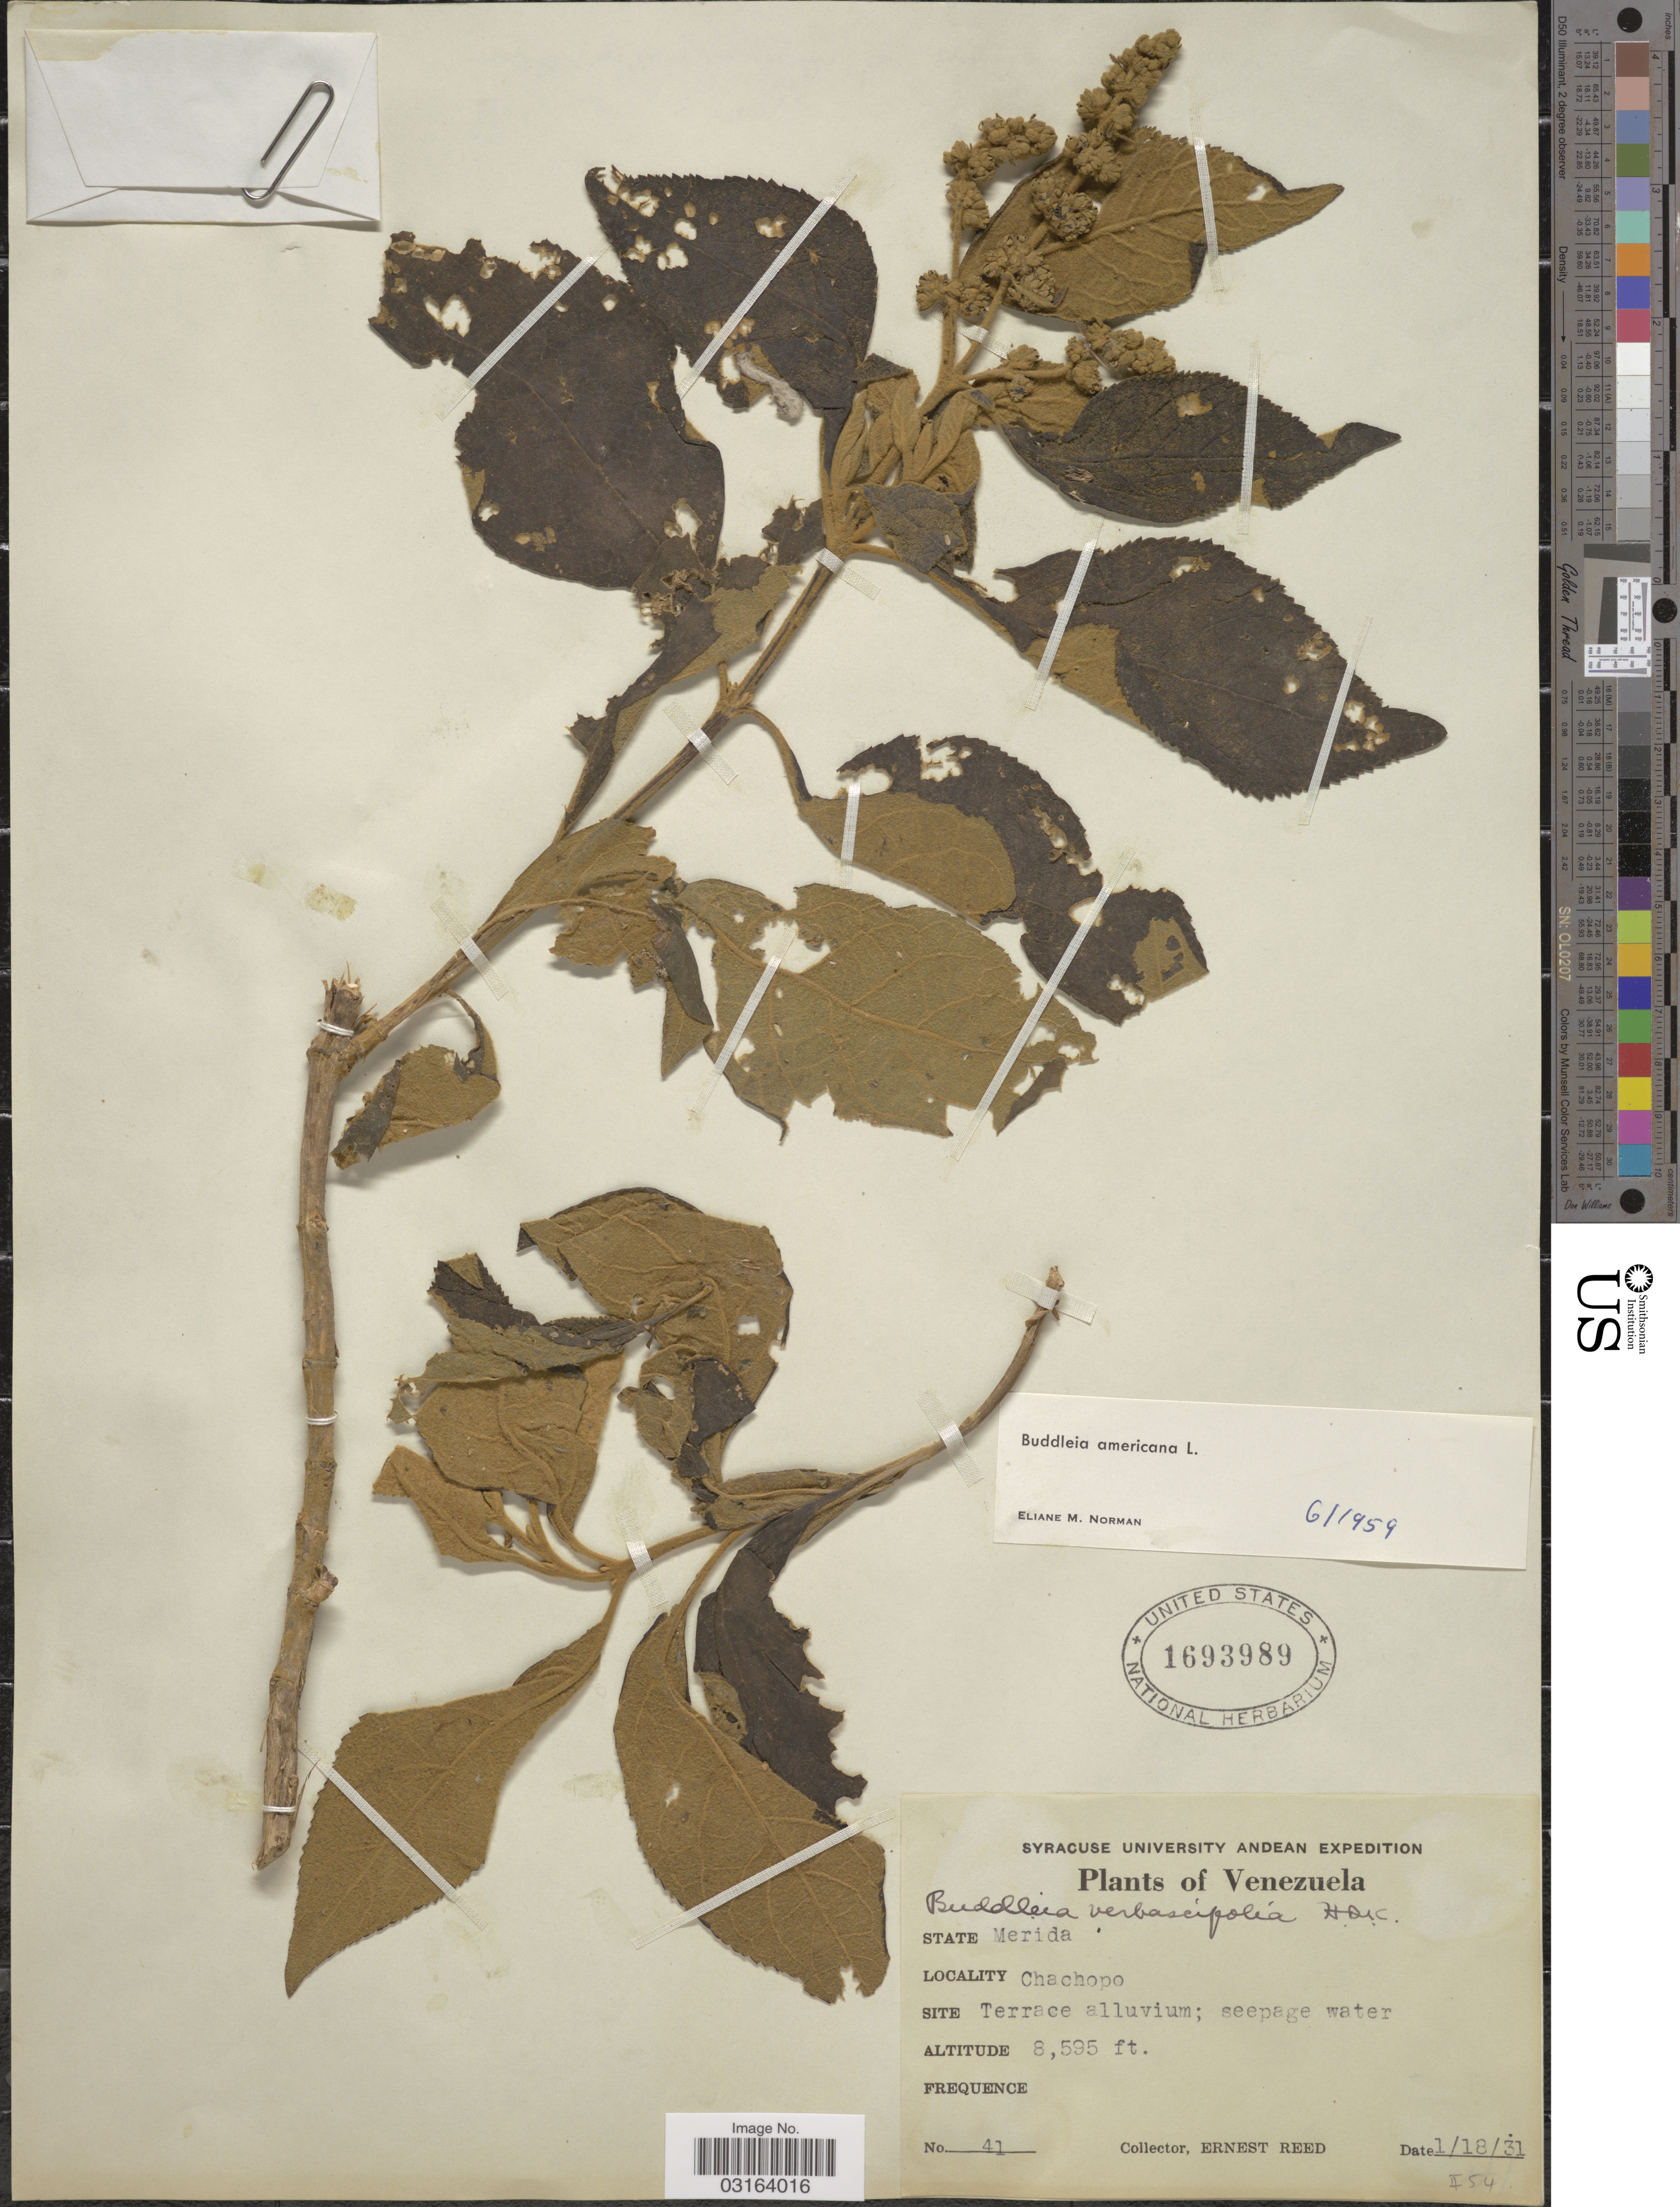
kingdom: Plantae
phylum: Tracheophyta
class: Magnoliopsida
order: Lamiales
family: Scrophulariaceae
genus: Buddleja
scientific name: Buddleja americana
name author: L.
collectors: E. Reed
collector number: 41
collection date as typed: Transcribed d/m/y: 18/1/31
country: Venezuela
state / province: Mérida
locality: Chachopo.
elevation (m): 2620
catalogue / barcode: US 1693989